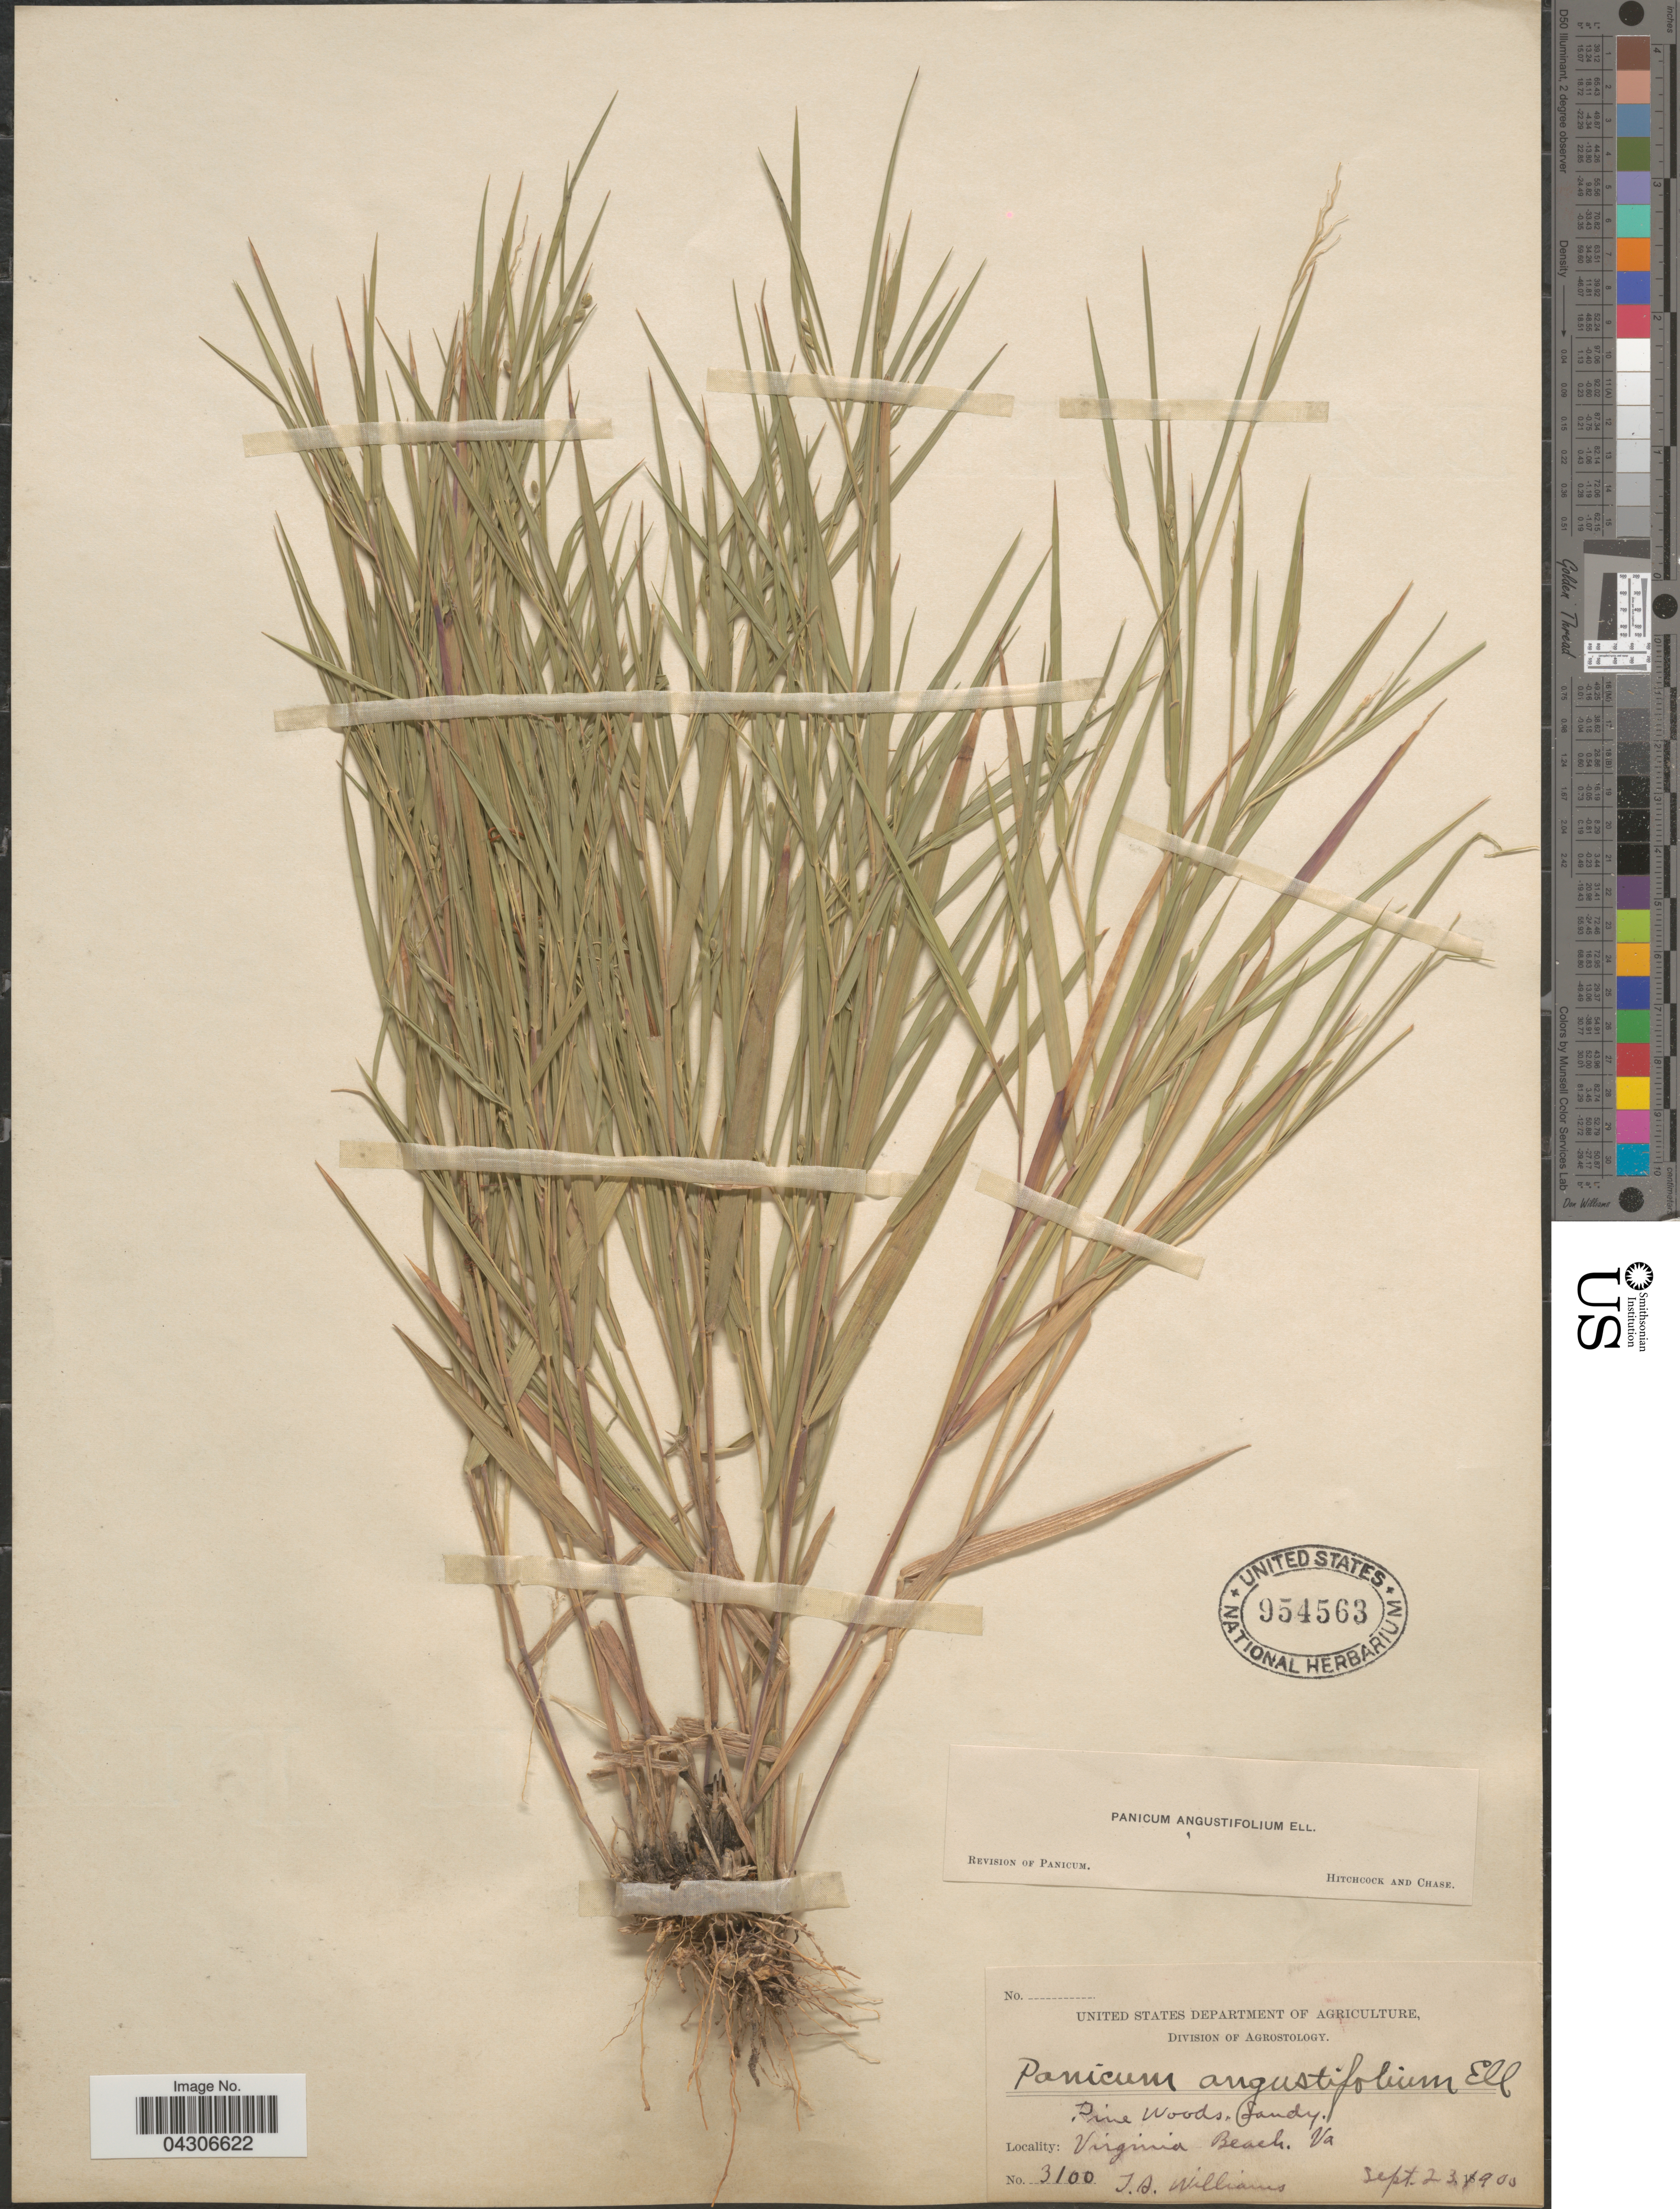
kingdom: Plantae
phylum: Tracheophyta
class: Liliopsida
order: Poales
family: Poaceae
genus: Dichanthelium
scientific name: Dichanthelium aciculare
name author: (Desv. ex Poir.) Gould & C.A. Clark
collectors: T. Williams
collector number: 3100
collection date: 1900-09-23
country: United States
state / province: Virginia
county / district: City of Virginia Beach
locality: Virginia Beach.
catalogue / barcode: US 954563